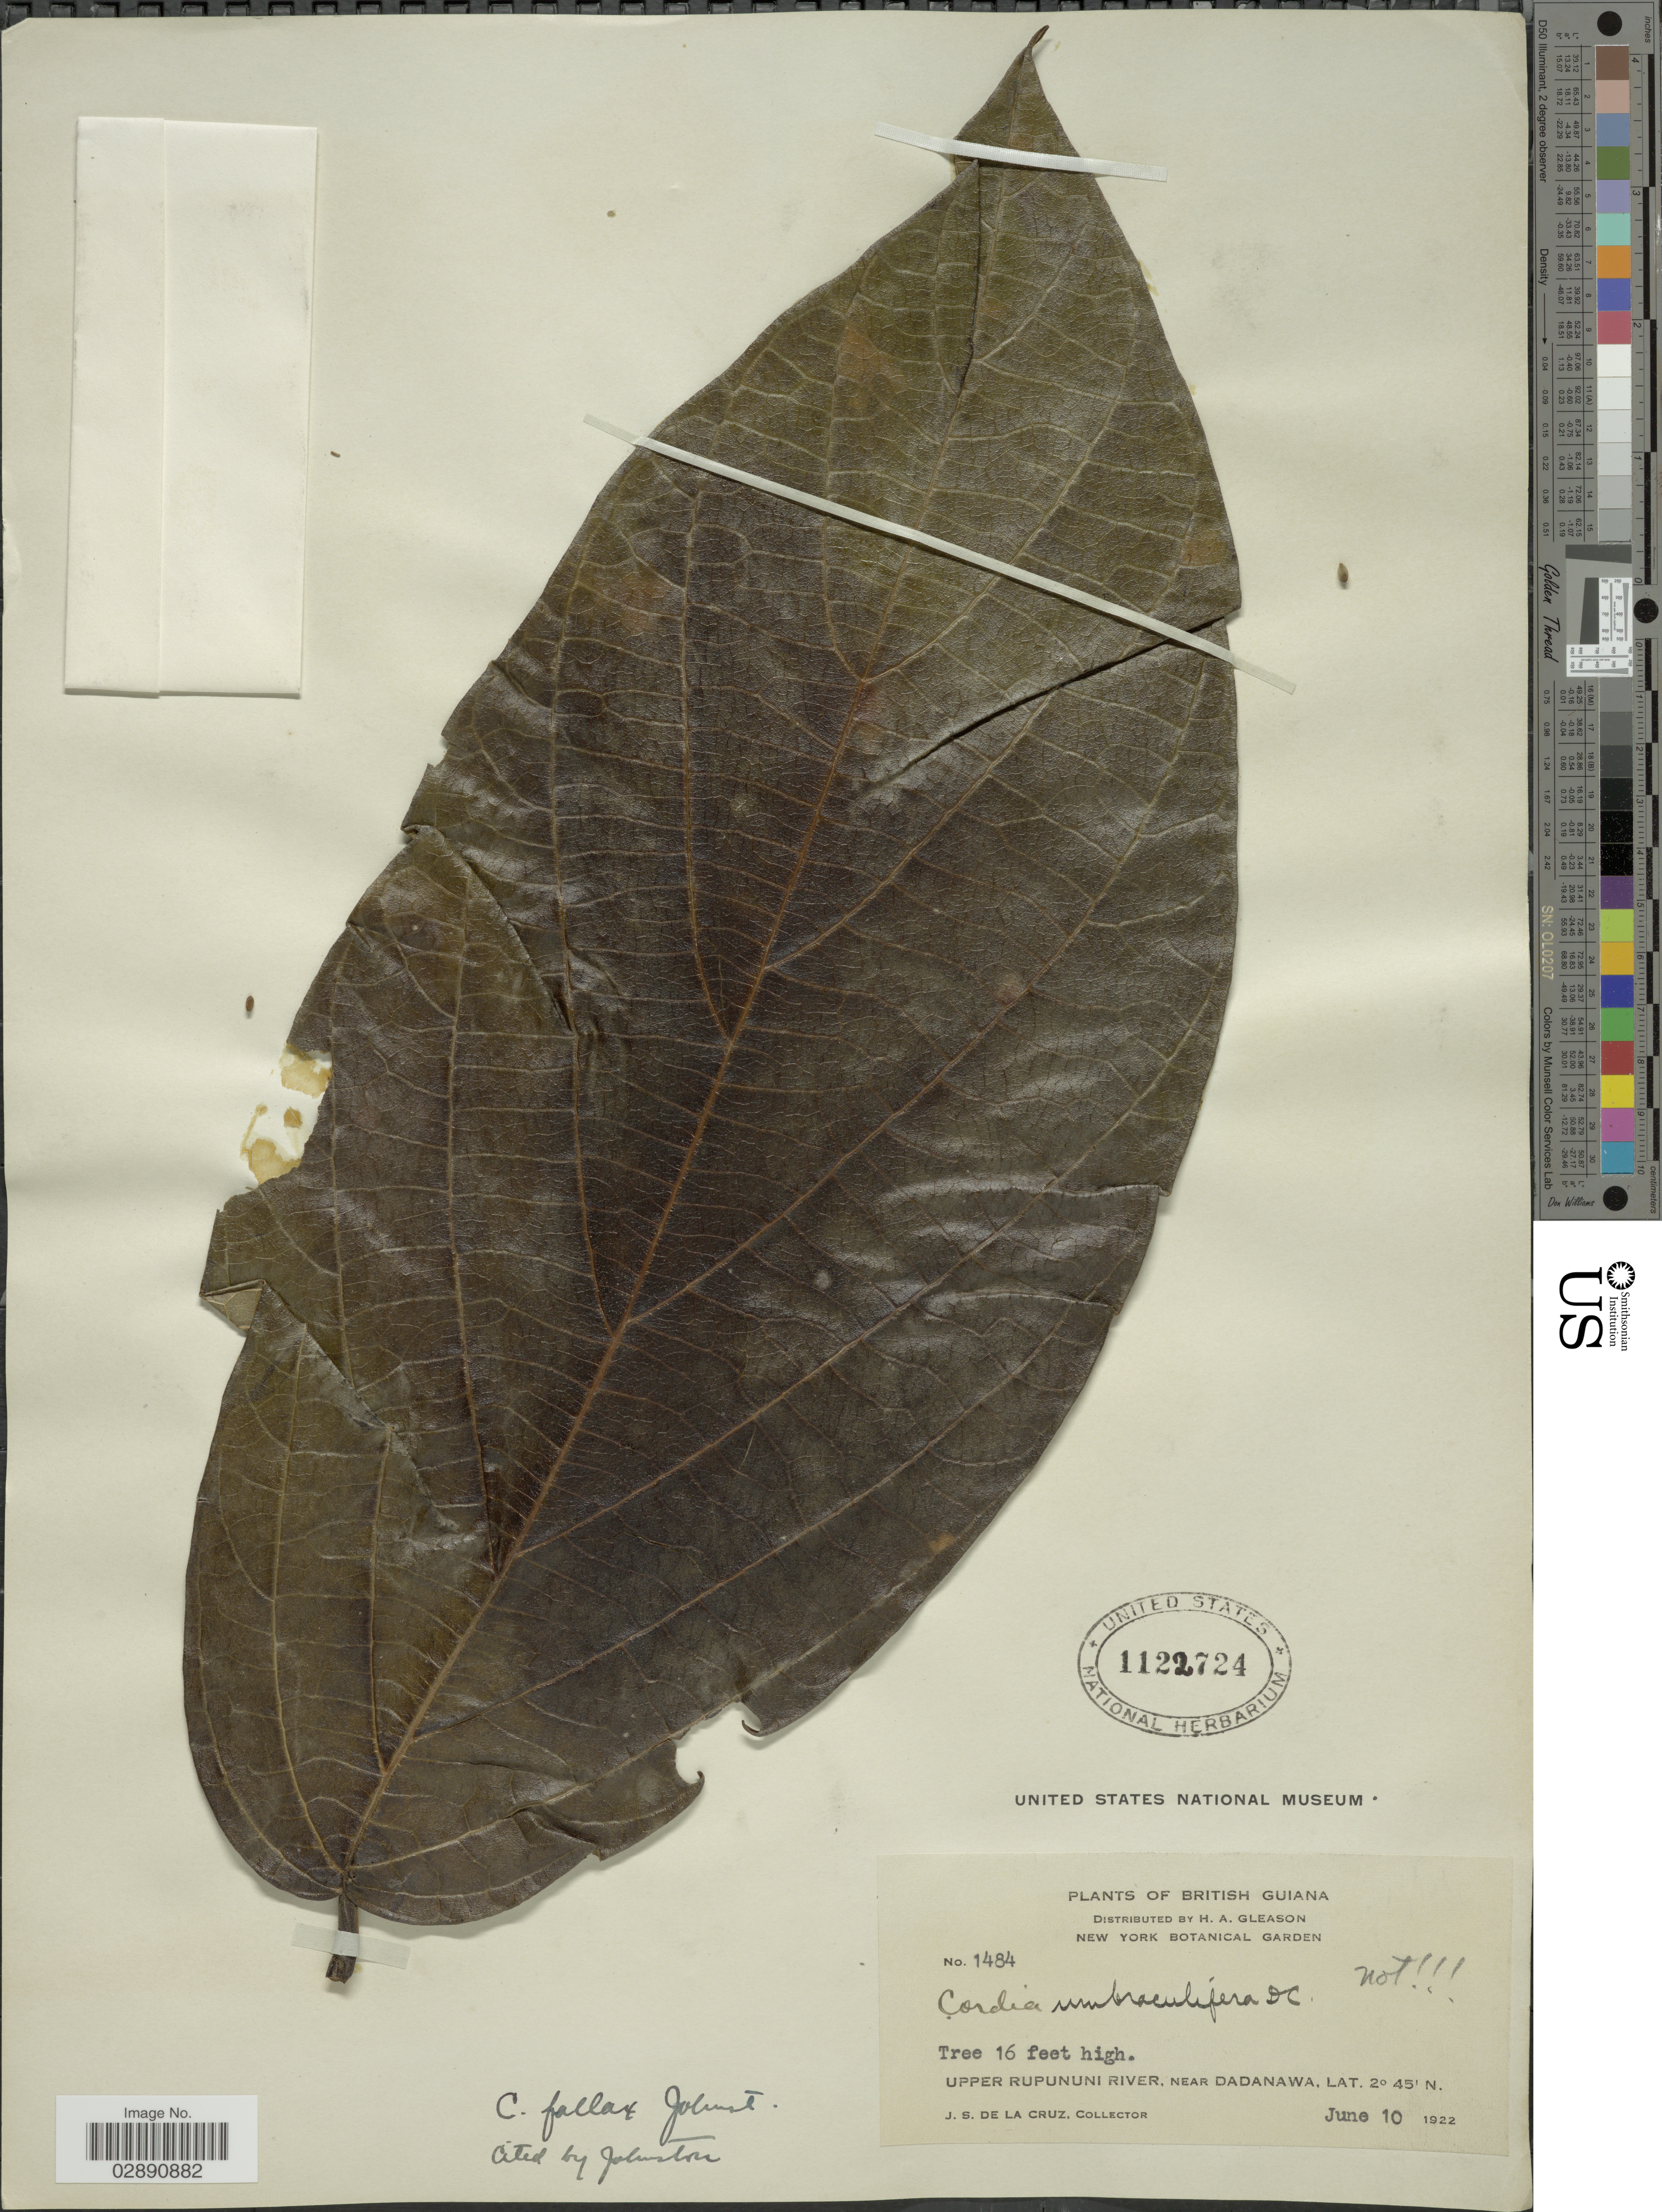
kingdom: Plantae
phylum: Tracheophyta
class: Magnoliopsida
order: Boraginales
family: Cordiaceae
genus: Cordia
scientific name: Cordia fallax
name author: I.M. Johnst.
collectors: J. S. de la Cruz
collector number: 1484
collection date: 1922-06-10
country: Guyana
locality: British Guiana. Upper Rupununi River, near Dadanawa.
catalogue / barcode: US 1122724